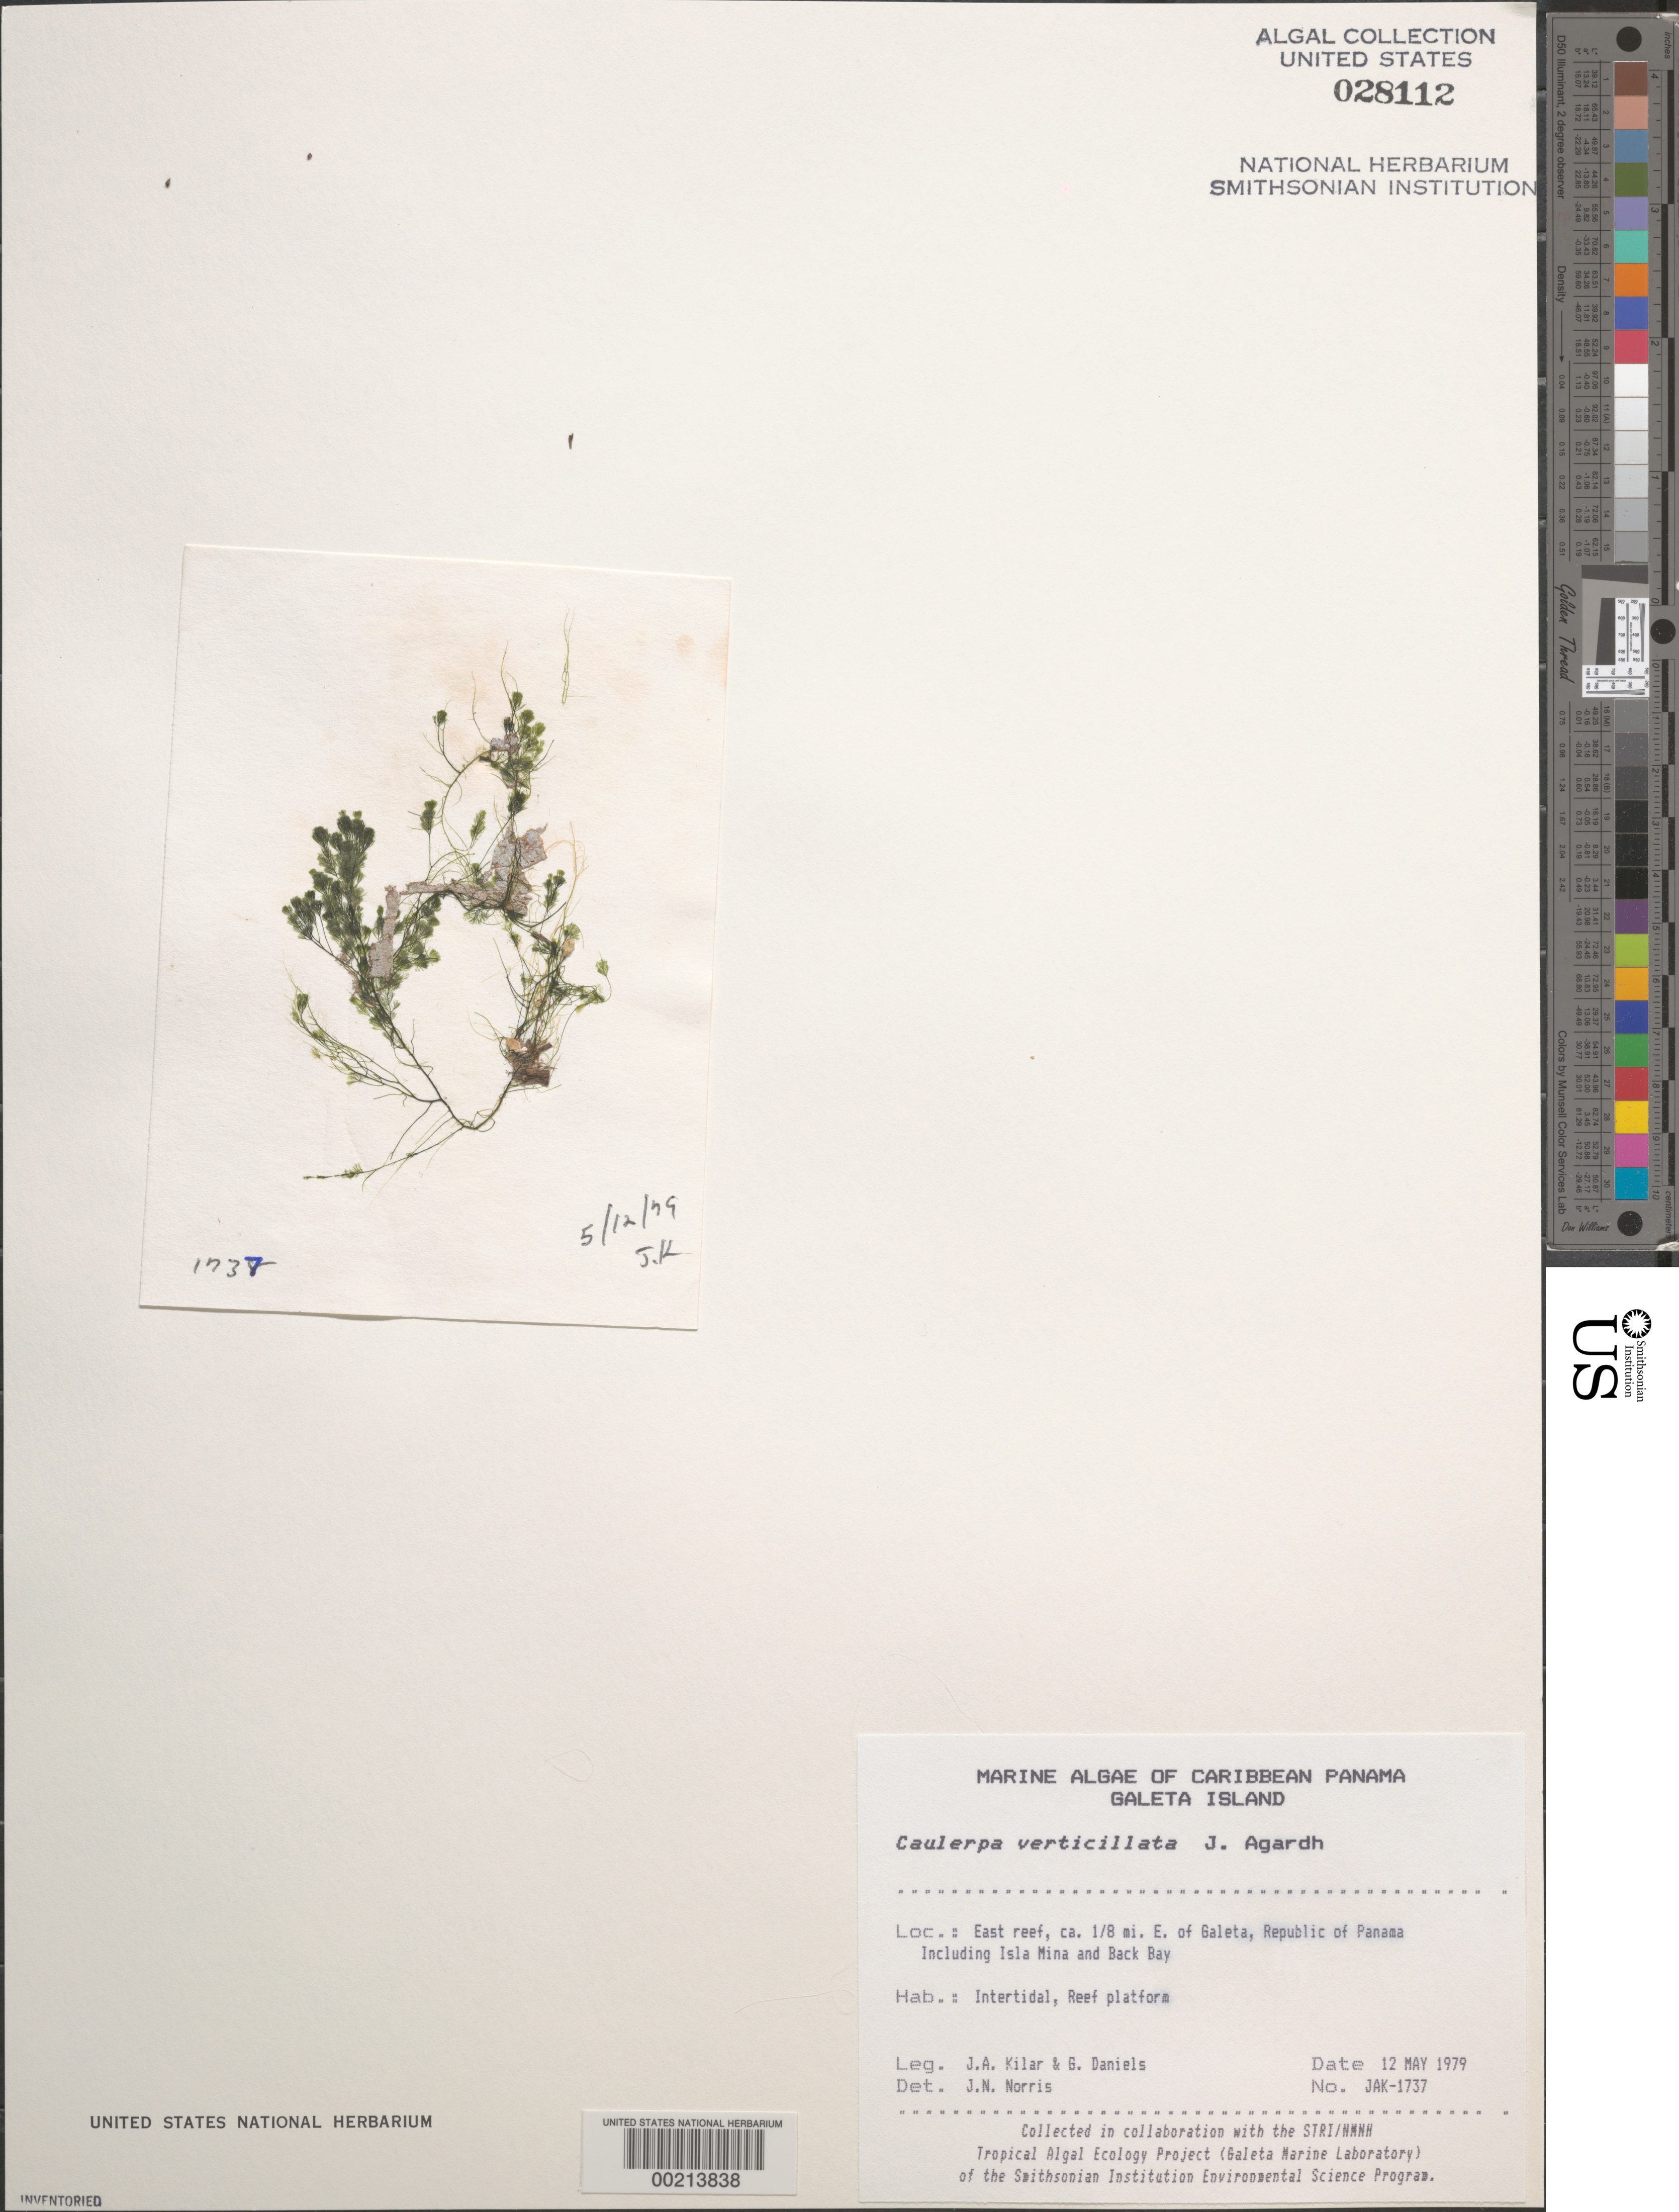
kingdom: Plantae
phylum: Chlorophyta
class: Ulvophyceae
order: Bryopsidales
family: Caulerpaceae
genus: Caulerpa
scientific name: Caulerpa verticillata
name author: J. Agardh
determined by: Norris, James N.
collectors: J. A. Kilar & G. S. Daniels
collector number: JAK-1737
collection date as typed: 12 May 1979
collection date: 1979-05-12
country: Panama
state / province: Colón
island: Galeta Island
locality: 1/8th mile east of Galeta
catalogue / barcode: US 28112